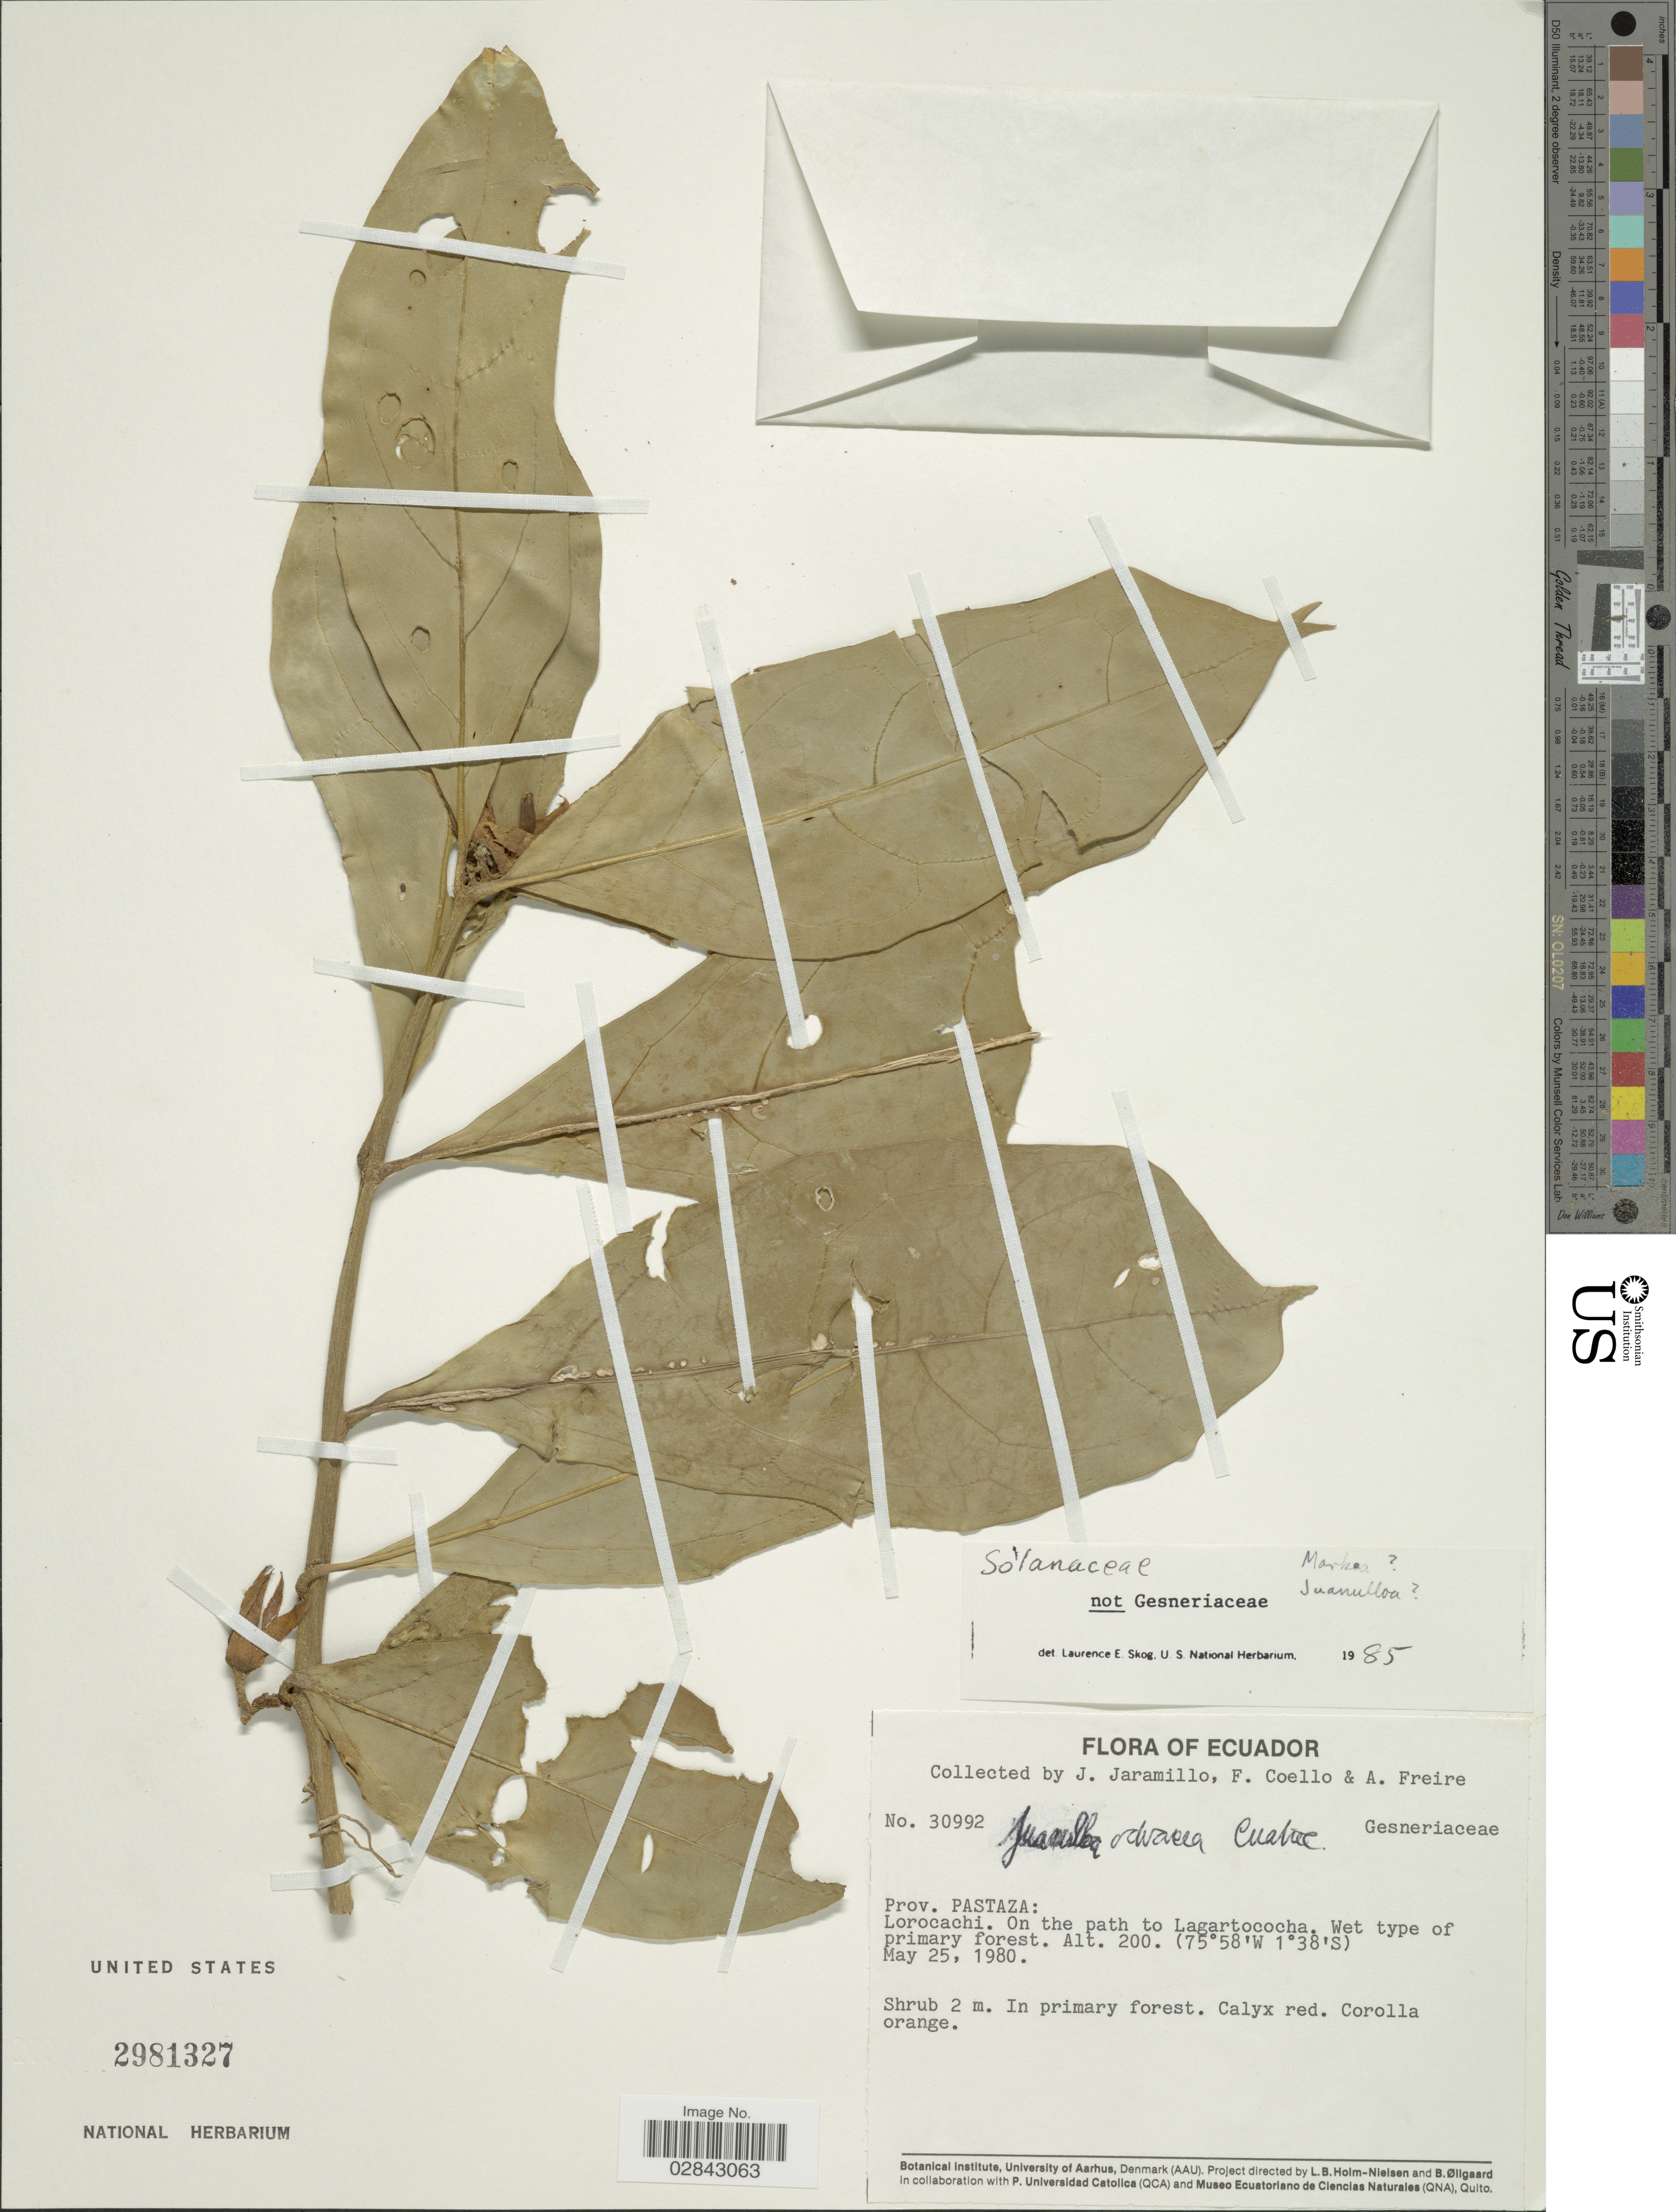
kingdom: Plantae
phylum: Tracheophyta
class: Magnoliopsida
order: Solanales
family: Solanaceae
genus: Juanulloa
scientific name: Juanulloa ochracea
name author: Cuatrec.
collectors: J. Jaramillo, F. Coello & A. Freire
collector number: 30992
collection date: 1980-05-25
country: Ecuador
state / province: Pastaza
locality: Lorocachi. On the path to Lagartococha.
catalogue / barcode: US 2981327